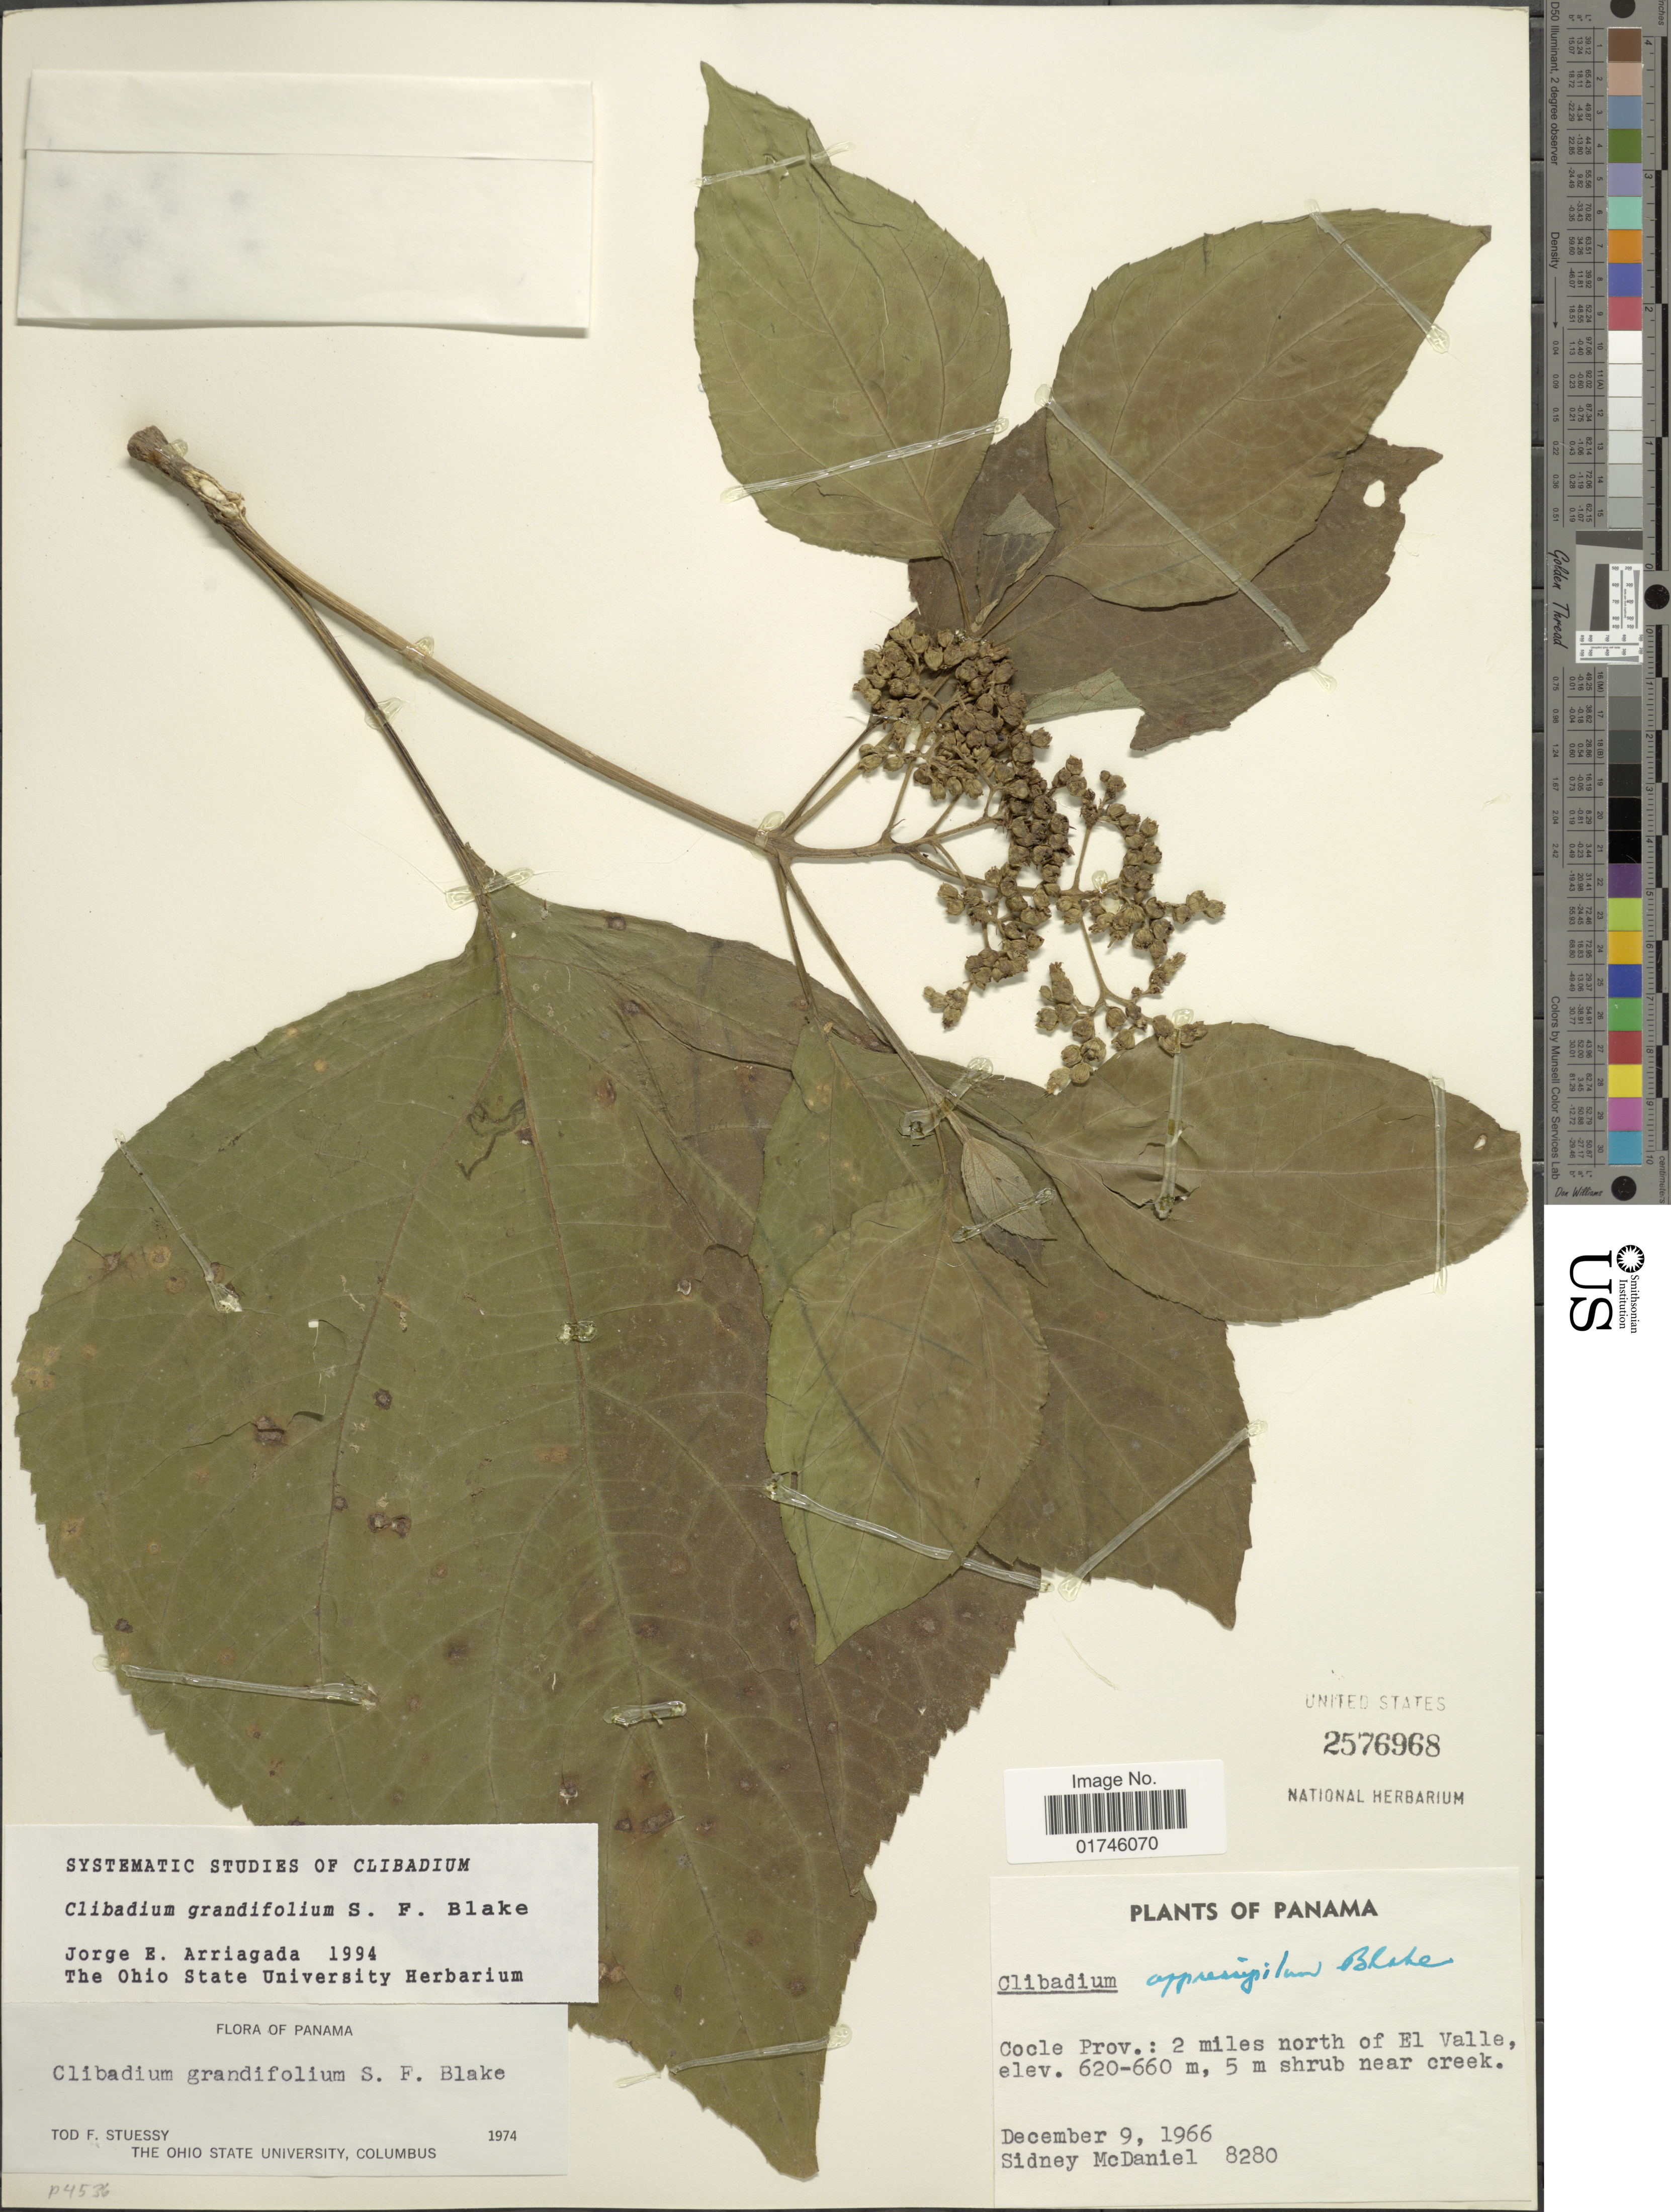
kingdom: Plantae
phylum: Tracheophyta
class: Magnoliopsida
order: Asterales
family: Asteraceae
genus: Clibadium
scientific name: Clibadium grandifolium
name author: S.F. Blake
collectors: S. McDaniel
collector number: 8280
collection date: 1966-12-09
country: Panama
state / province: Coclé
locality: Cocle Prov.: 2 miles north of El Valle.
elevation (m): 620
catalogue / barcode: US 2576968